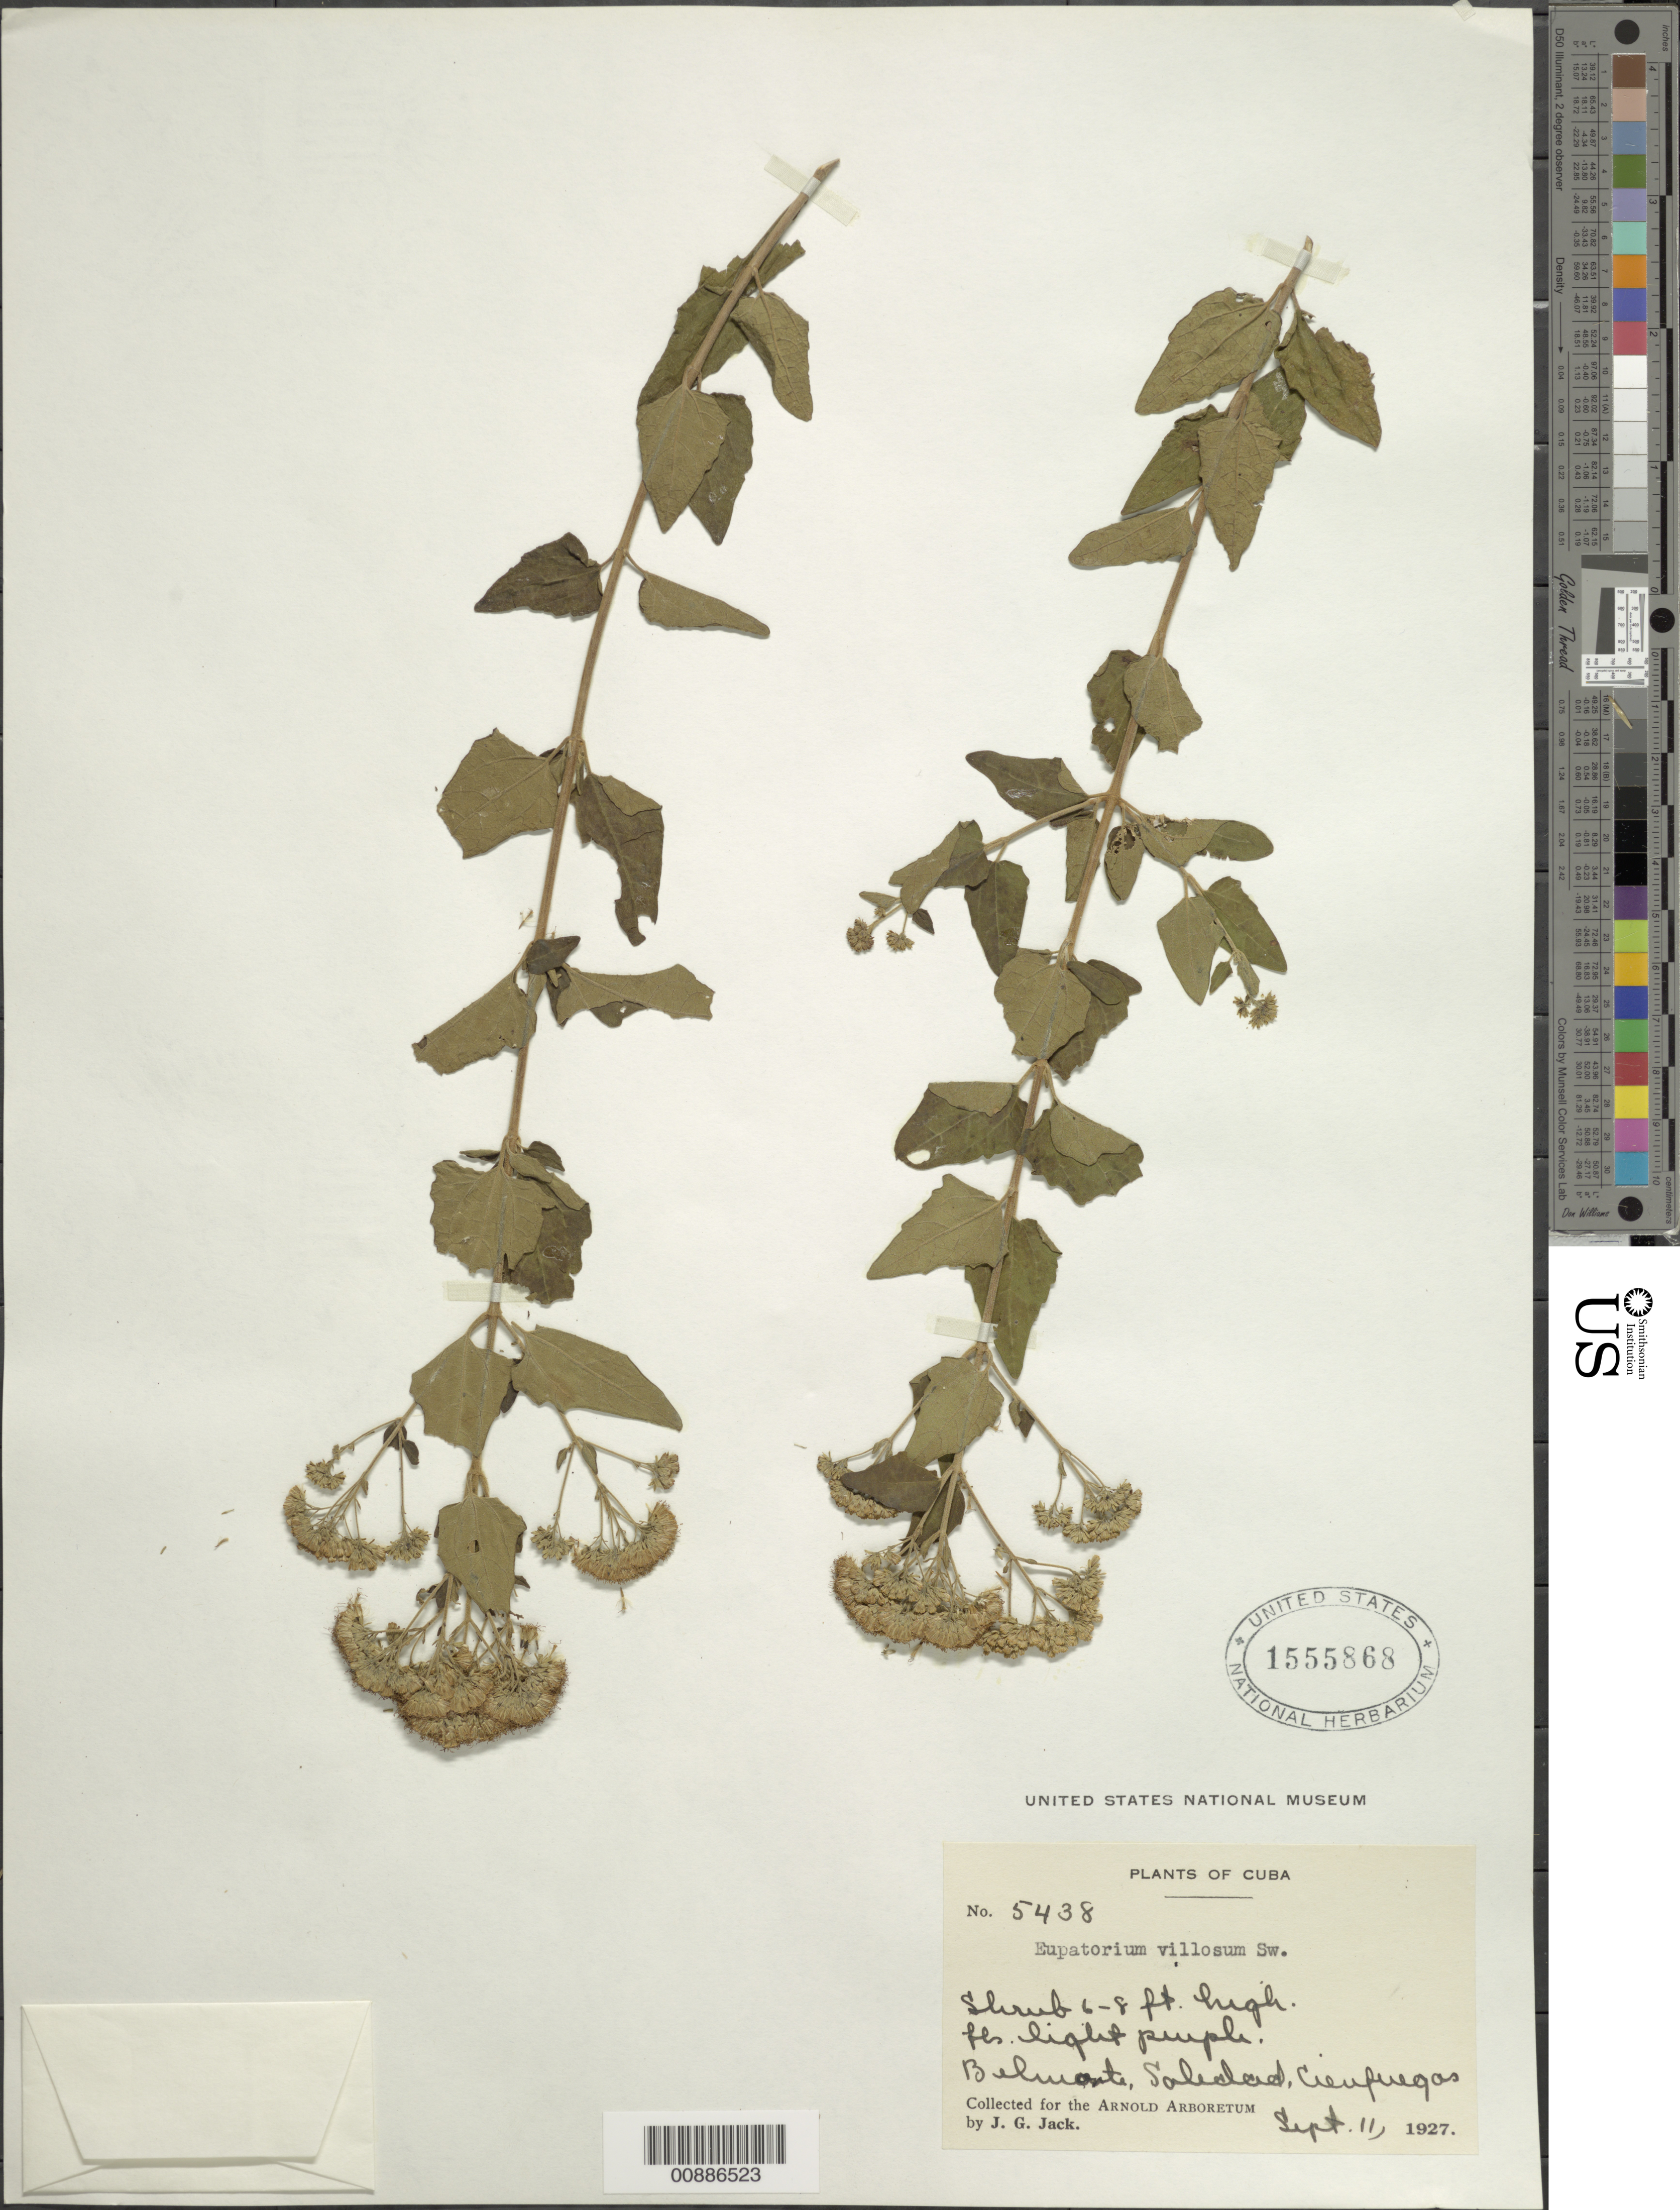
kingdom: Plantae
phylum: Tracheophyta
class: Magnoliopsida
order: Asterales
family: Asteraceae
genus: Koanophyllon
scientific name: Koanophyllon villosum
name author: (Sw.) R.M. King & H. Rob.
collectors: J. G. Jack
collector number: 5438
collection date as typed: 11 Sep 1927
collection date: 1927-09-11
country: Cuba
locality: Belmonte, Soledad, Cienfuegos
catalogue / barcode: US 1555868